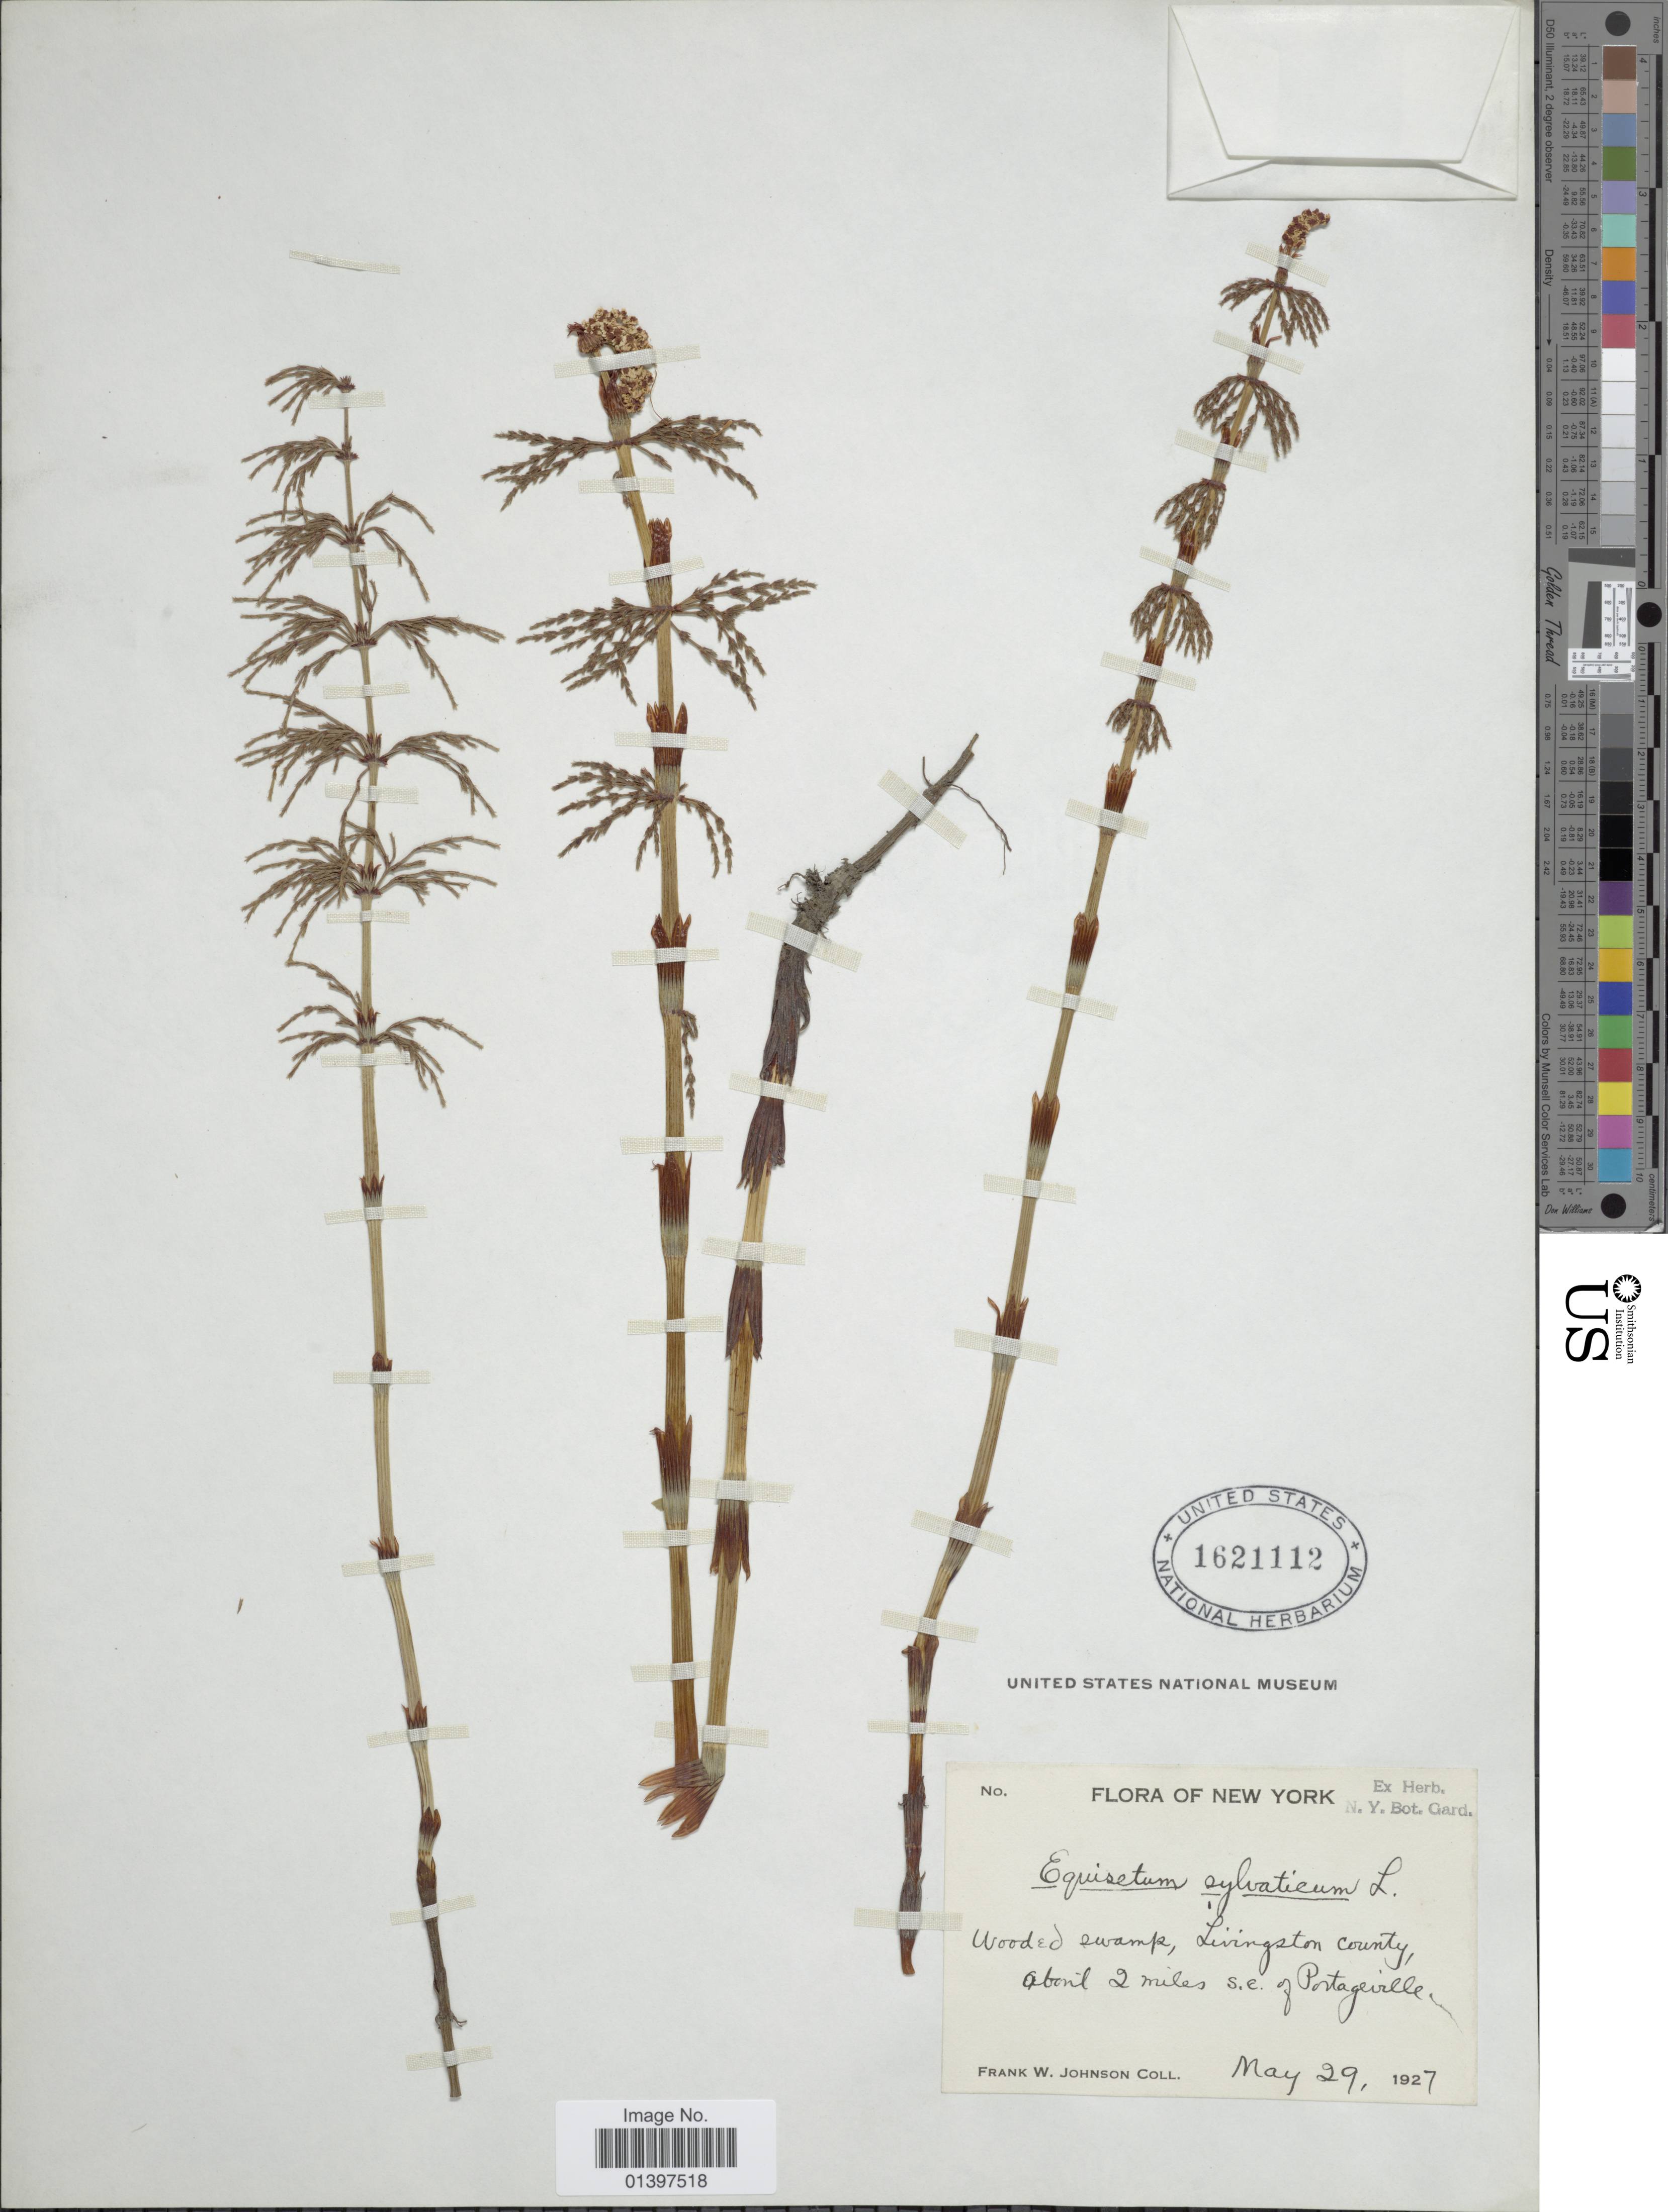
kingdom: Plantae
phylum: Tracheophyta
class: Polypodiopsida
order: Equisetales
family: Equisetaceae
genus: Equisetum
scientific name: Equisetum sylvaticum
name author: L.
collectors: F. W. Johnson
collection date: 1927-05-29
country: United States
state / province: New York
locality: Wooded swamps, Livingston County, about 2 miles s. e. of Portagevill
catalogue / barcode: US 1621112